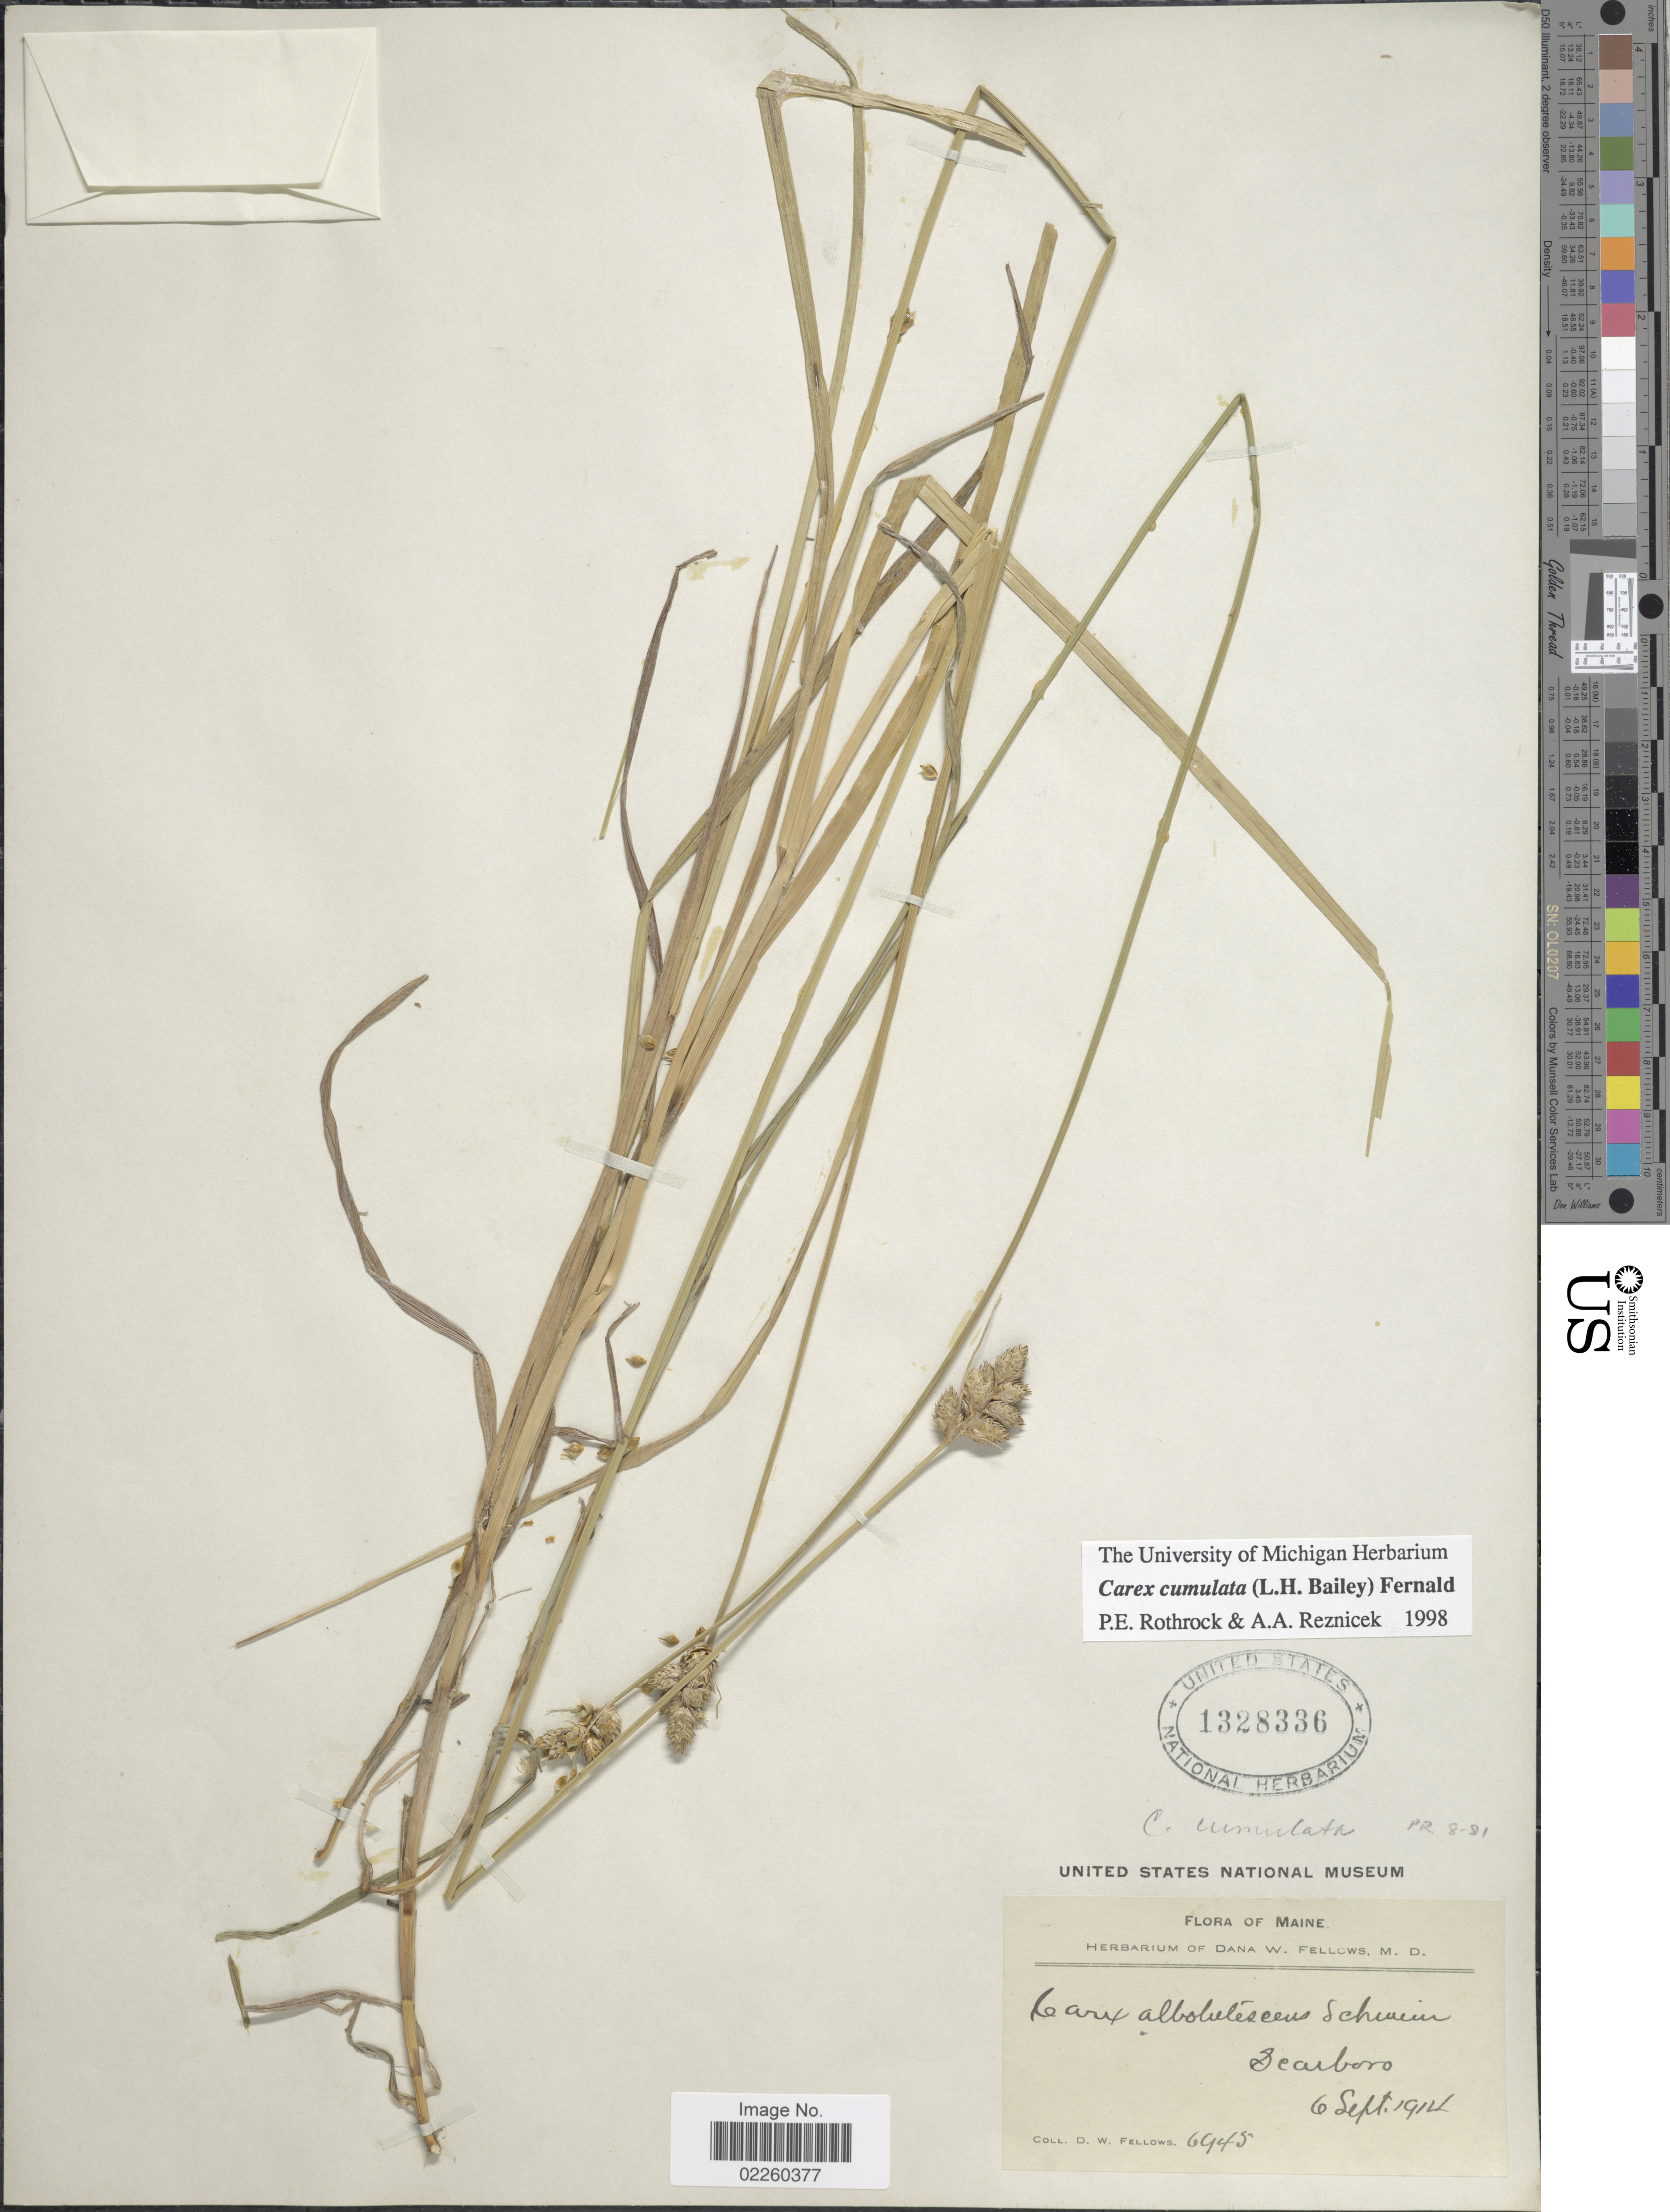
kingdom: Plantae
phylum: Tracheophyta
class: Liliopsida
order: Poales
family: Cyperaceae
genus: Carex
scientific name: Carex cumulata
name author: (L.H. Bailey) Mack.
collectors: D. W. Fellows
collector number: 6945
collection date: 1914-09-06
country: United States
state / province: Maine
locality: Scarboro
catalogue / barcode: US 1328336